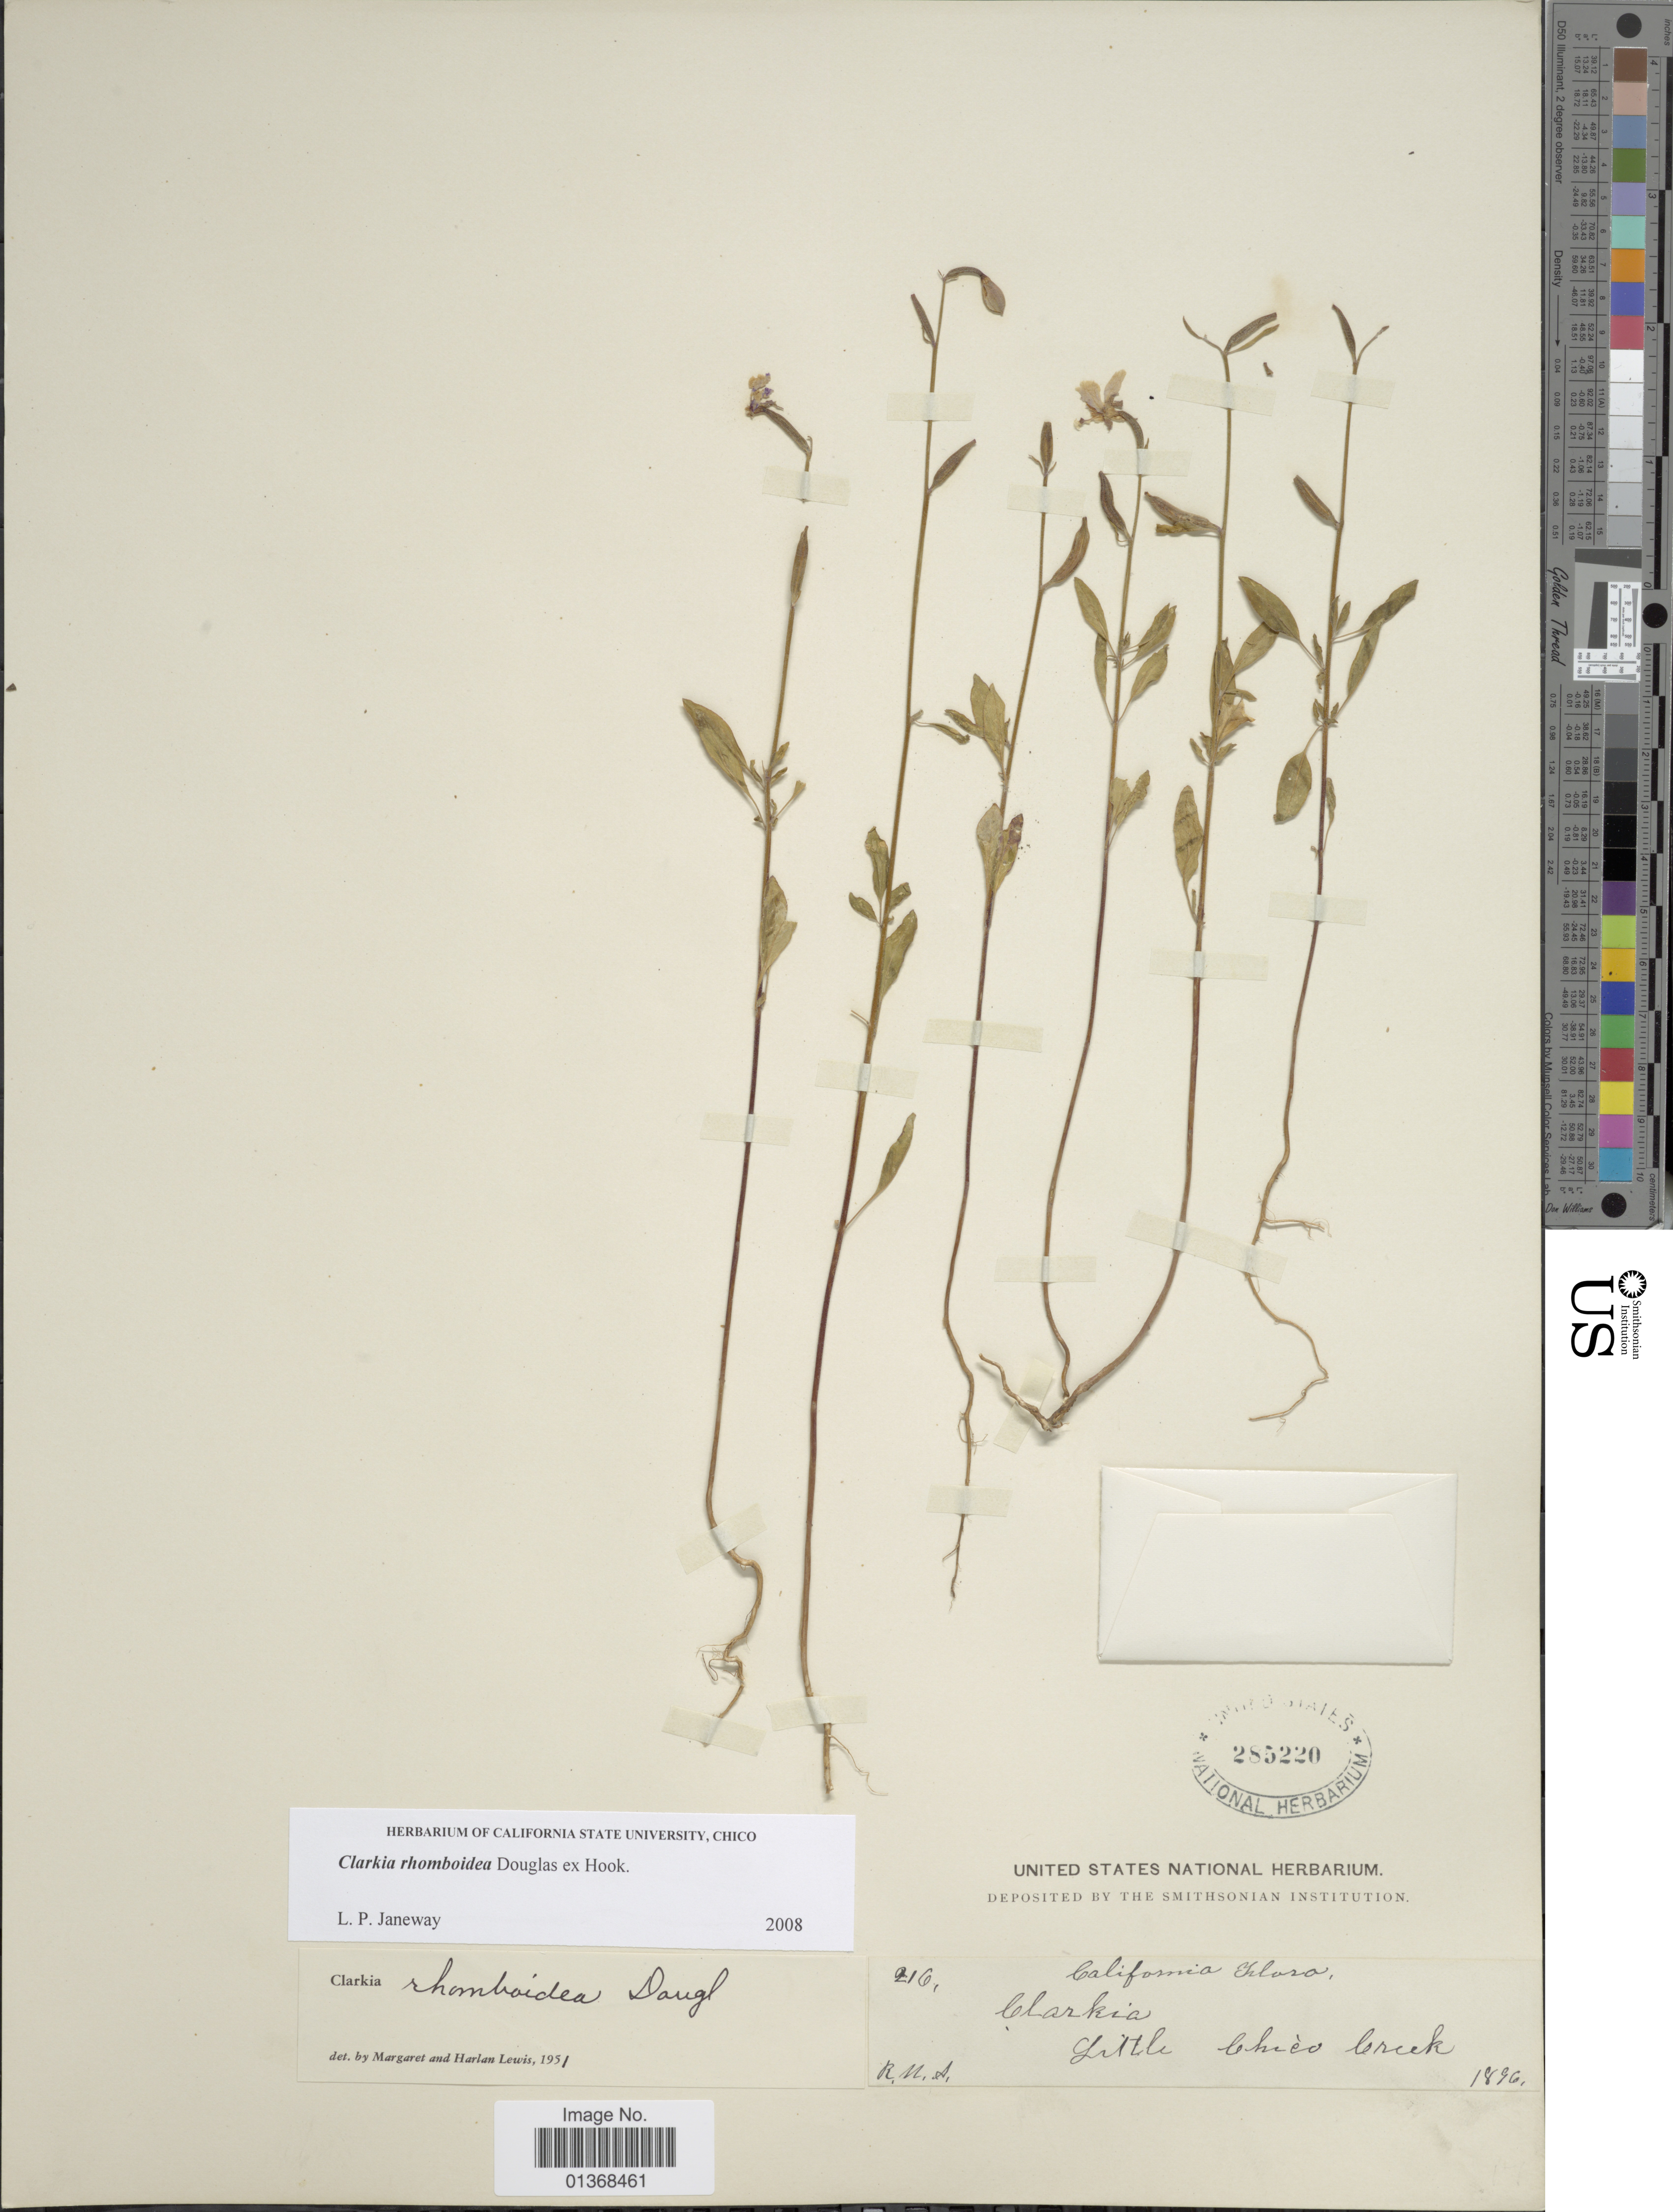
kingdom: Plantae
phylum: Tracheophyta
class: Magnoliopsida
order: Myrtales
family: Onagraceae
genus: Clarkia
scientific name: Clarkia rhomboidea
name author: Douglas ex Hook.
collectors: R. Austin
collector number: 216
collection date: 1896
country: United States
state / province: California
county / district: Butte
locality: Little Chico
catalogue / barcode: US 285220